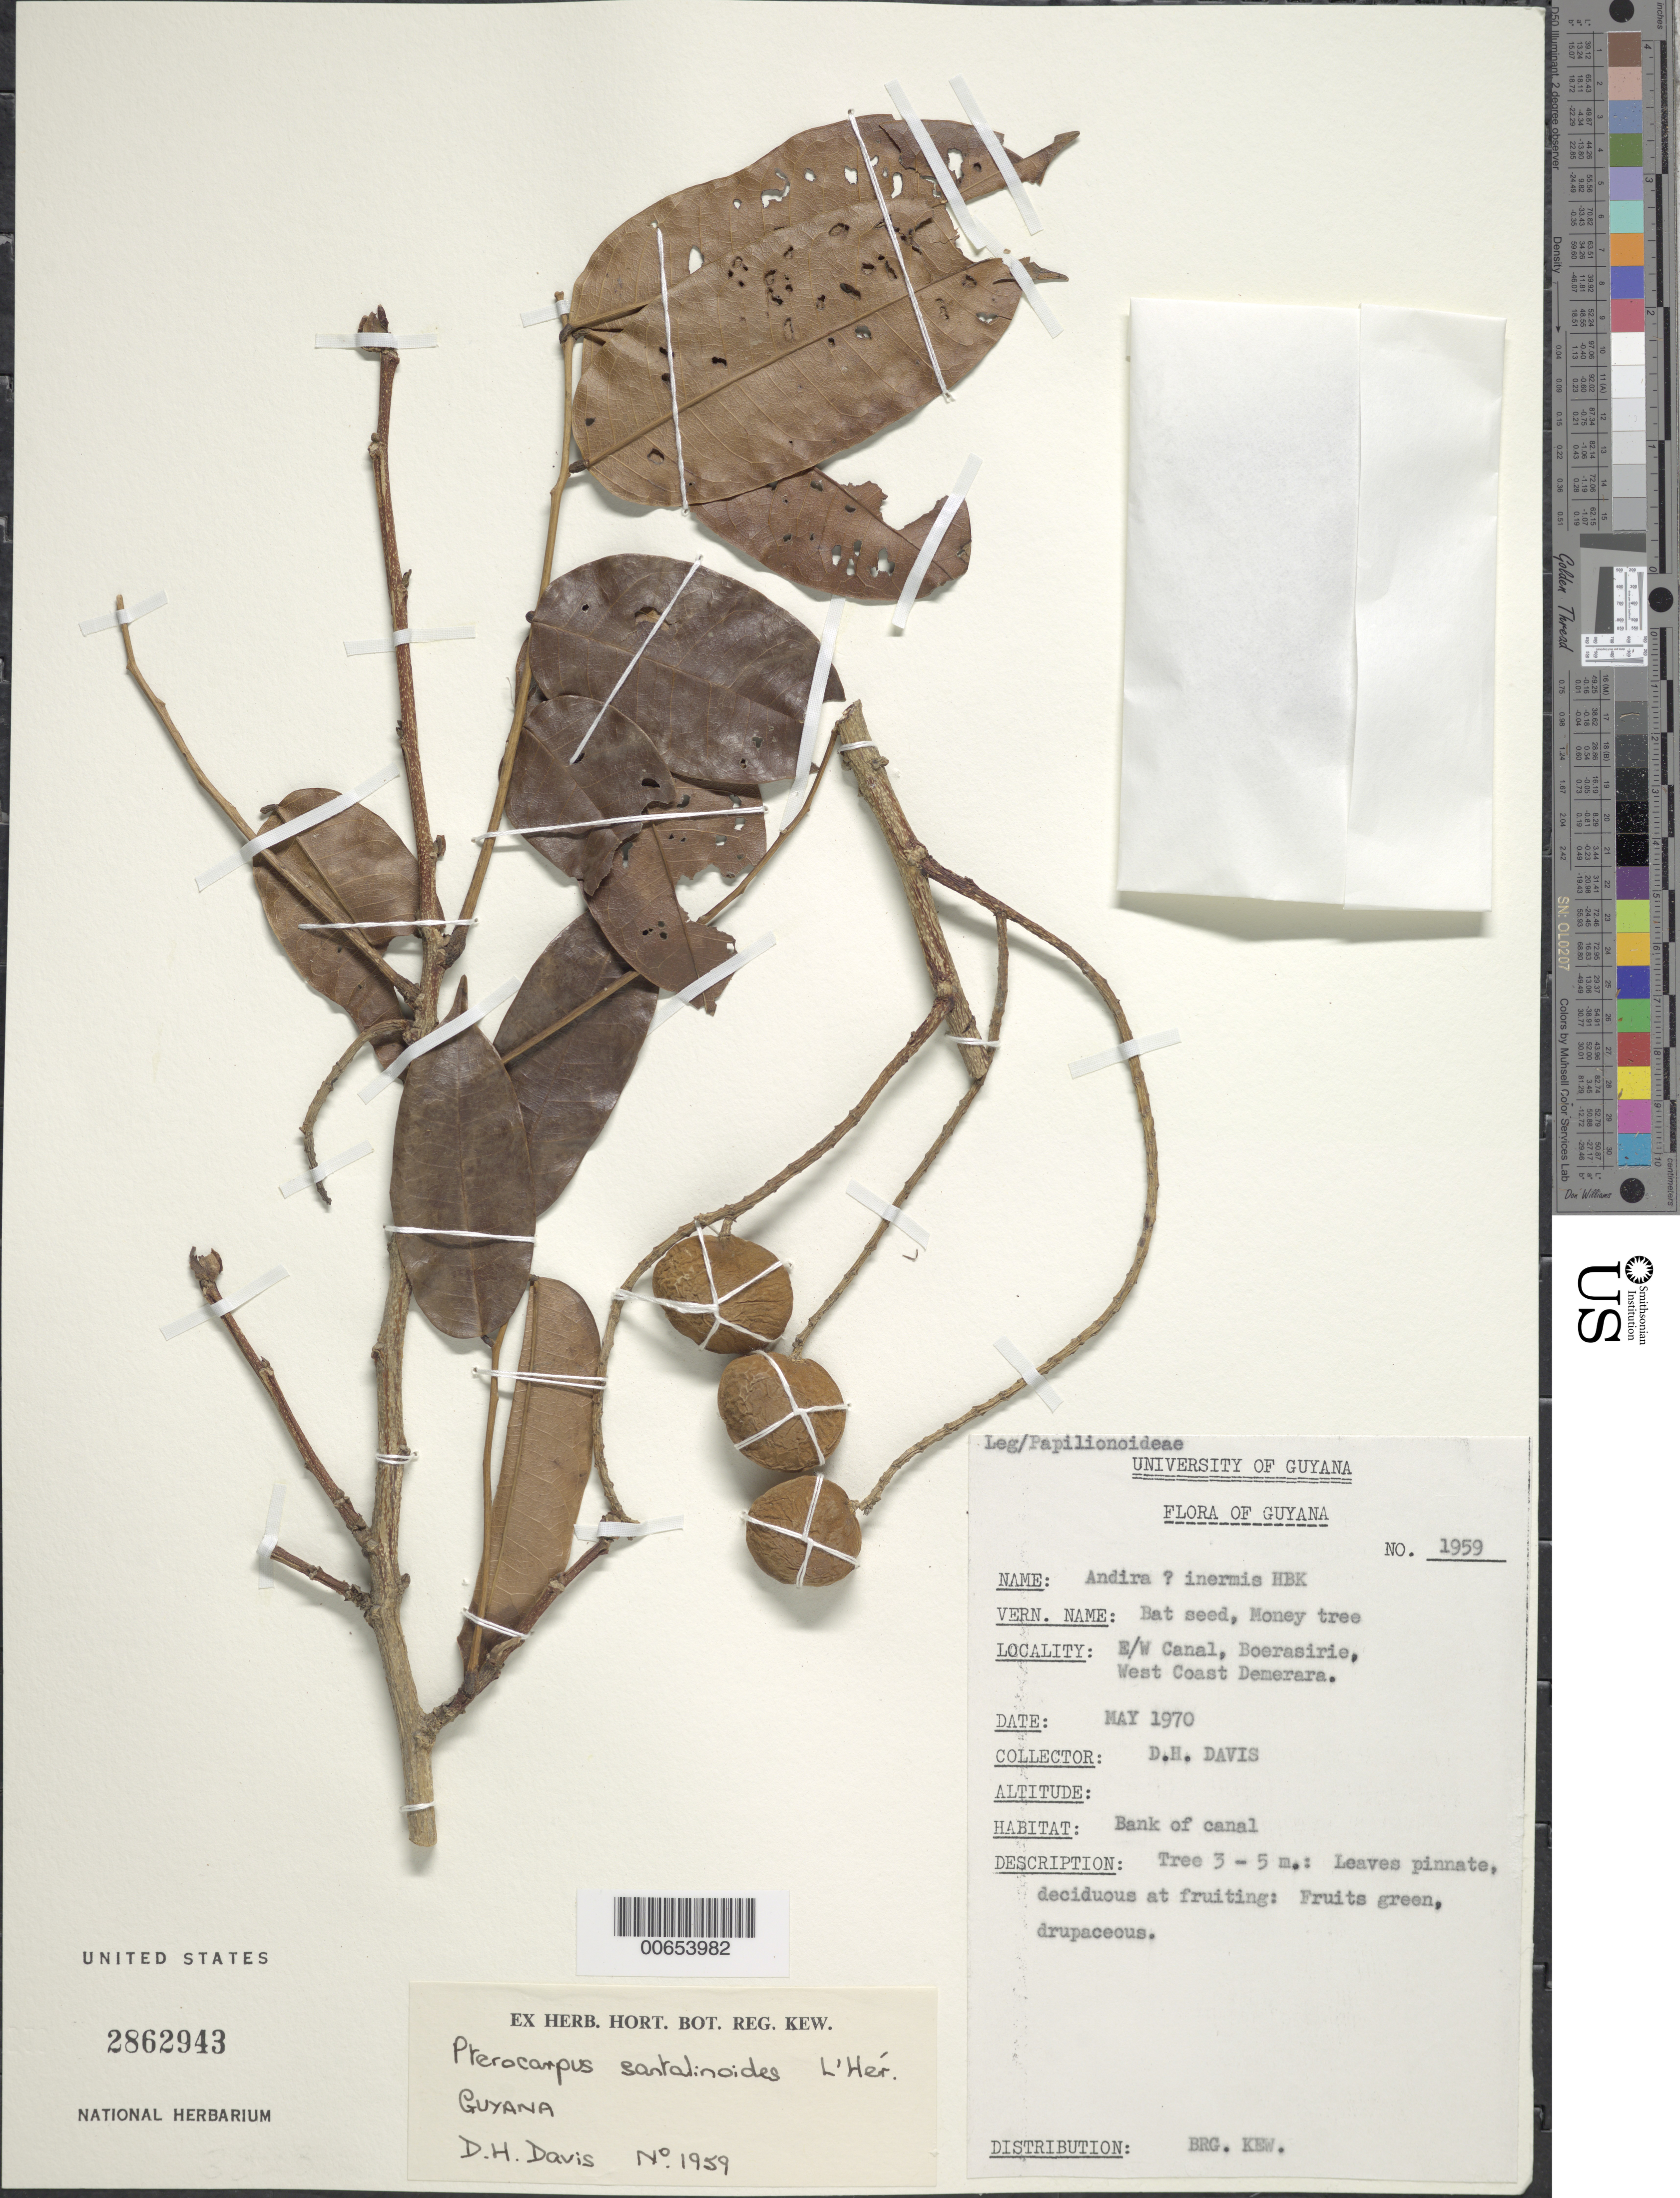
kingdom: Plantae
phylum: Tracheophyta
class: Magnoliopsida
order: Fabales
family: Fabaceae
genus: Pterocarpus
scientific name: Pterocarpus santalinoides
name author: L'Hér. ex DC.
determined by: Davis, D. H.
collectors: D. Davis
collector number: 1959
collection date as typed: May-70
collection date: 1970-05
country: Guyana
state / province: Essequibo Isl-W. Demerara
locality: Boerasirie, West Coast Demerara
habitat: Bank of canal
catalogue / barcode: US 2862943